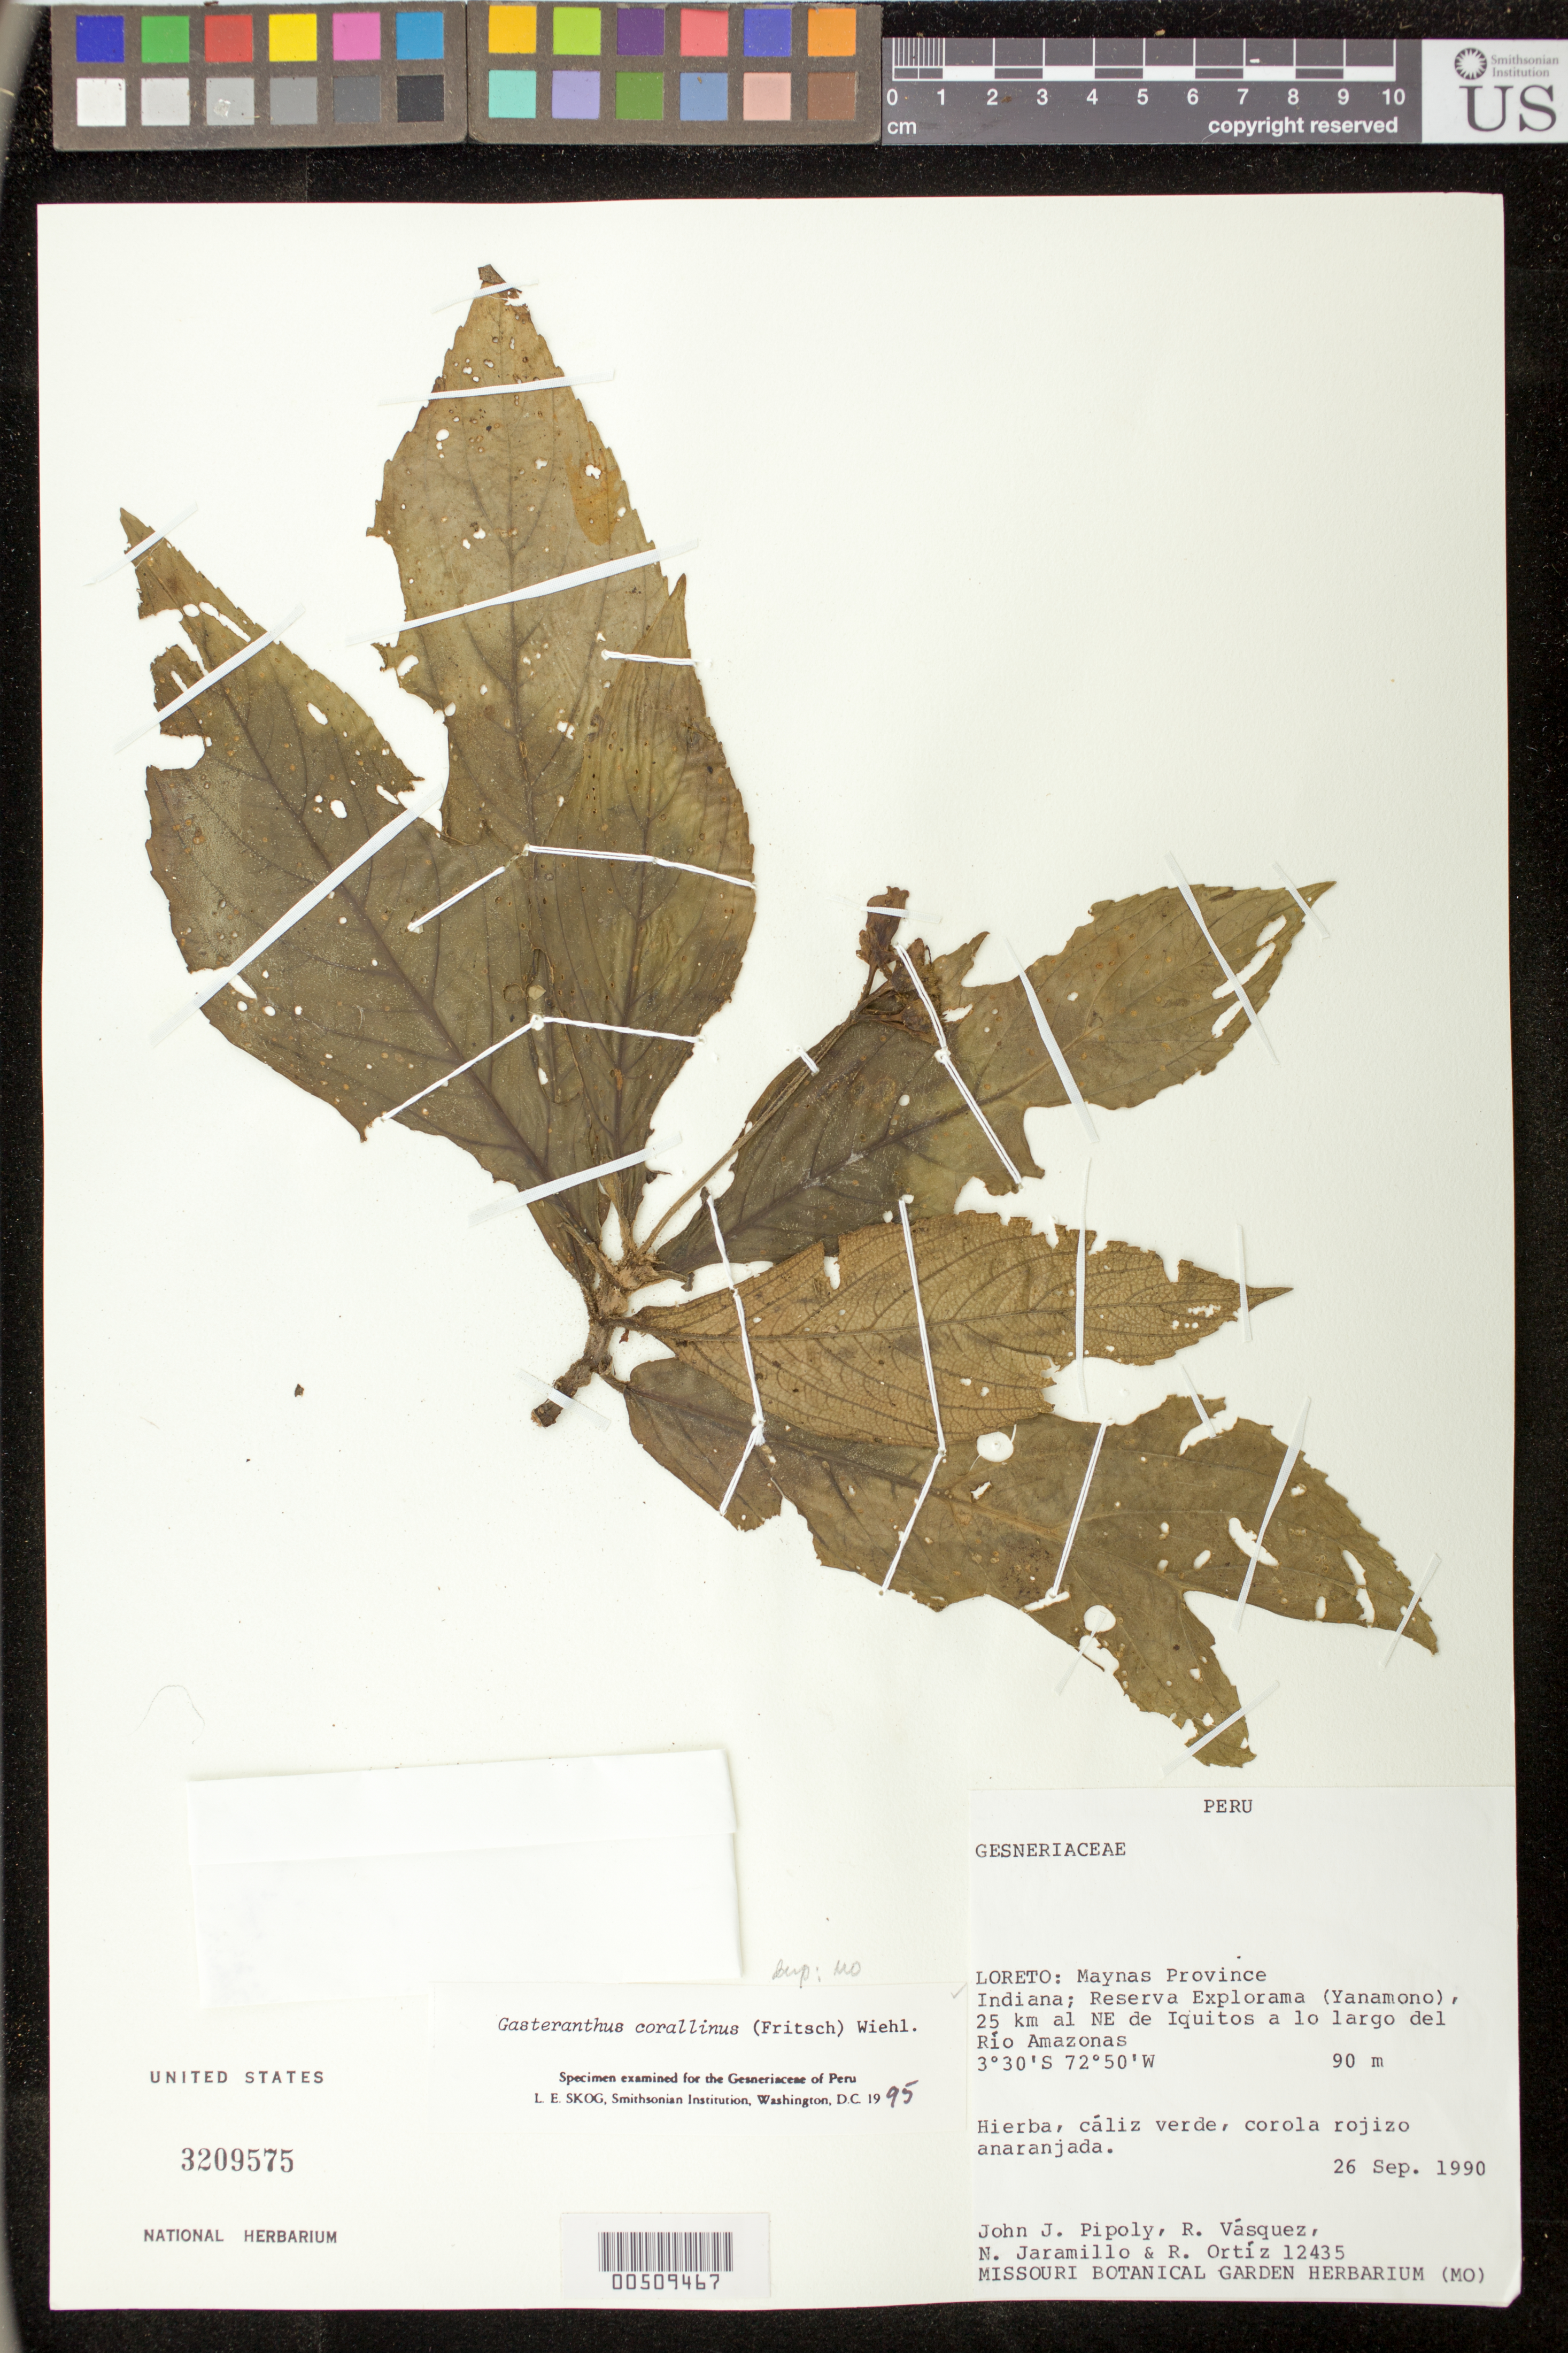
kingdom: Plantae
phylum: Tracheophyta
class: Magnoliopsida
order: Lamiales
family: Gesneriaceae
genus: Gasteranthus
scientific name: Gasteranthus corallinus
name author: (Fritsch) Wiehler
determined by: Skog, Laurence E.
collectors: J. J. Pipoly, R. Vásquez, N. Jaramillo & R. Ortíz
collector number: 12435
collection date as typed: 26 Sep 1990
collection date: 1990-09-26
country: Peru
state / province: Loreto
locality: Prov. Maynas; Indiana; Reserva Explorama (Yanamono), 25 km al NE de Iquitos a lo largo del Río Amazonas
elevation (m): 90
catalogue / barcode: US 3209575